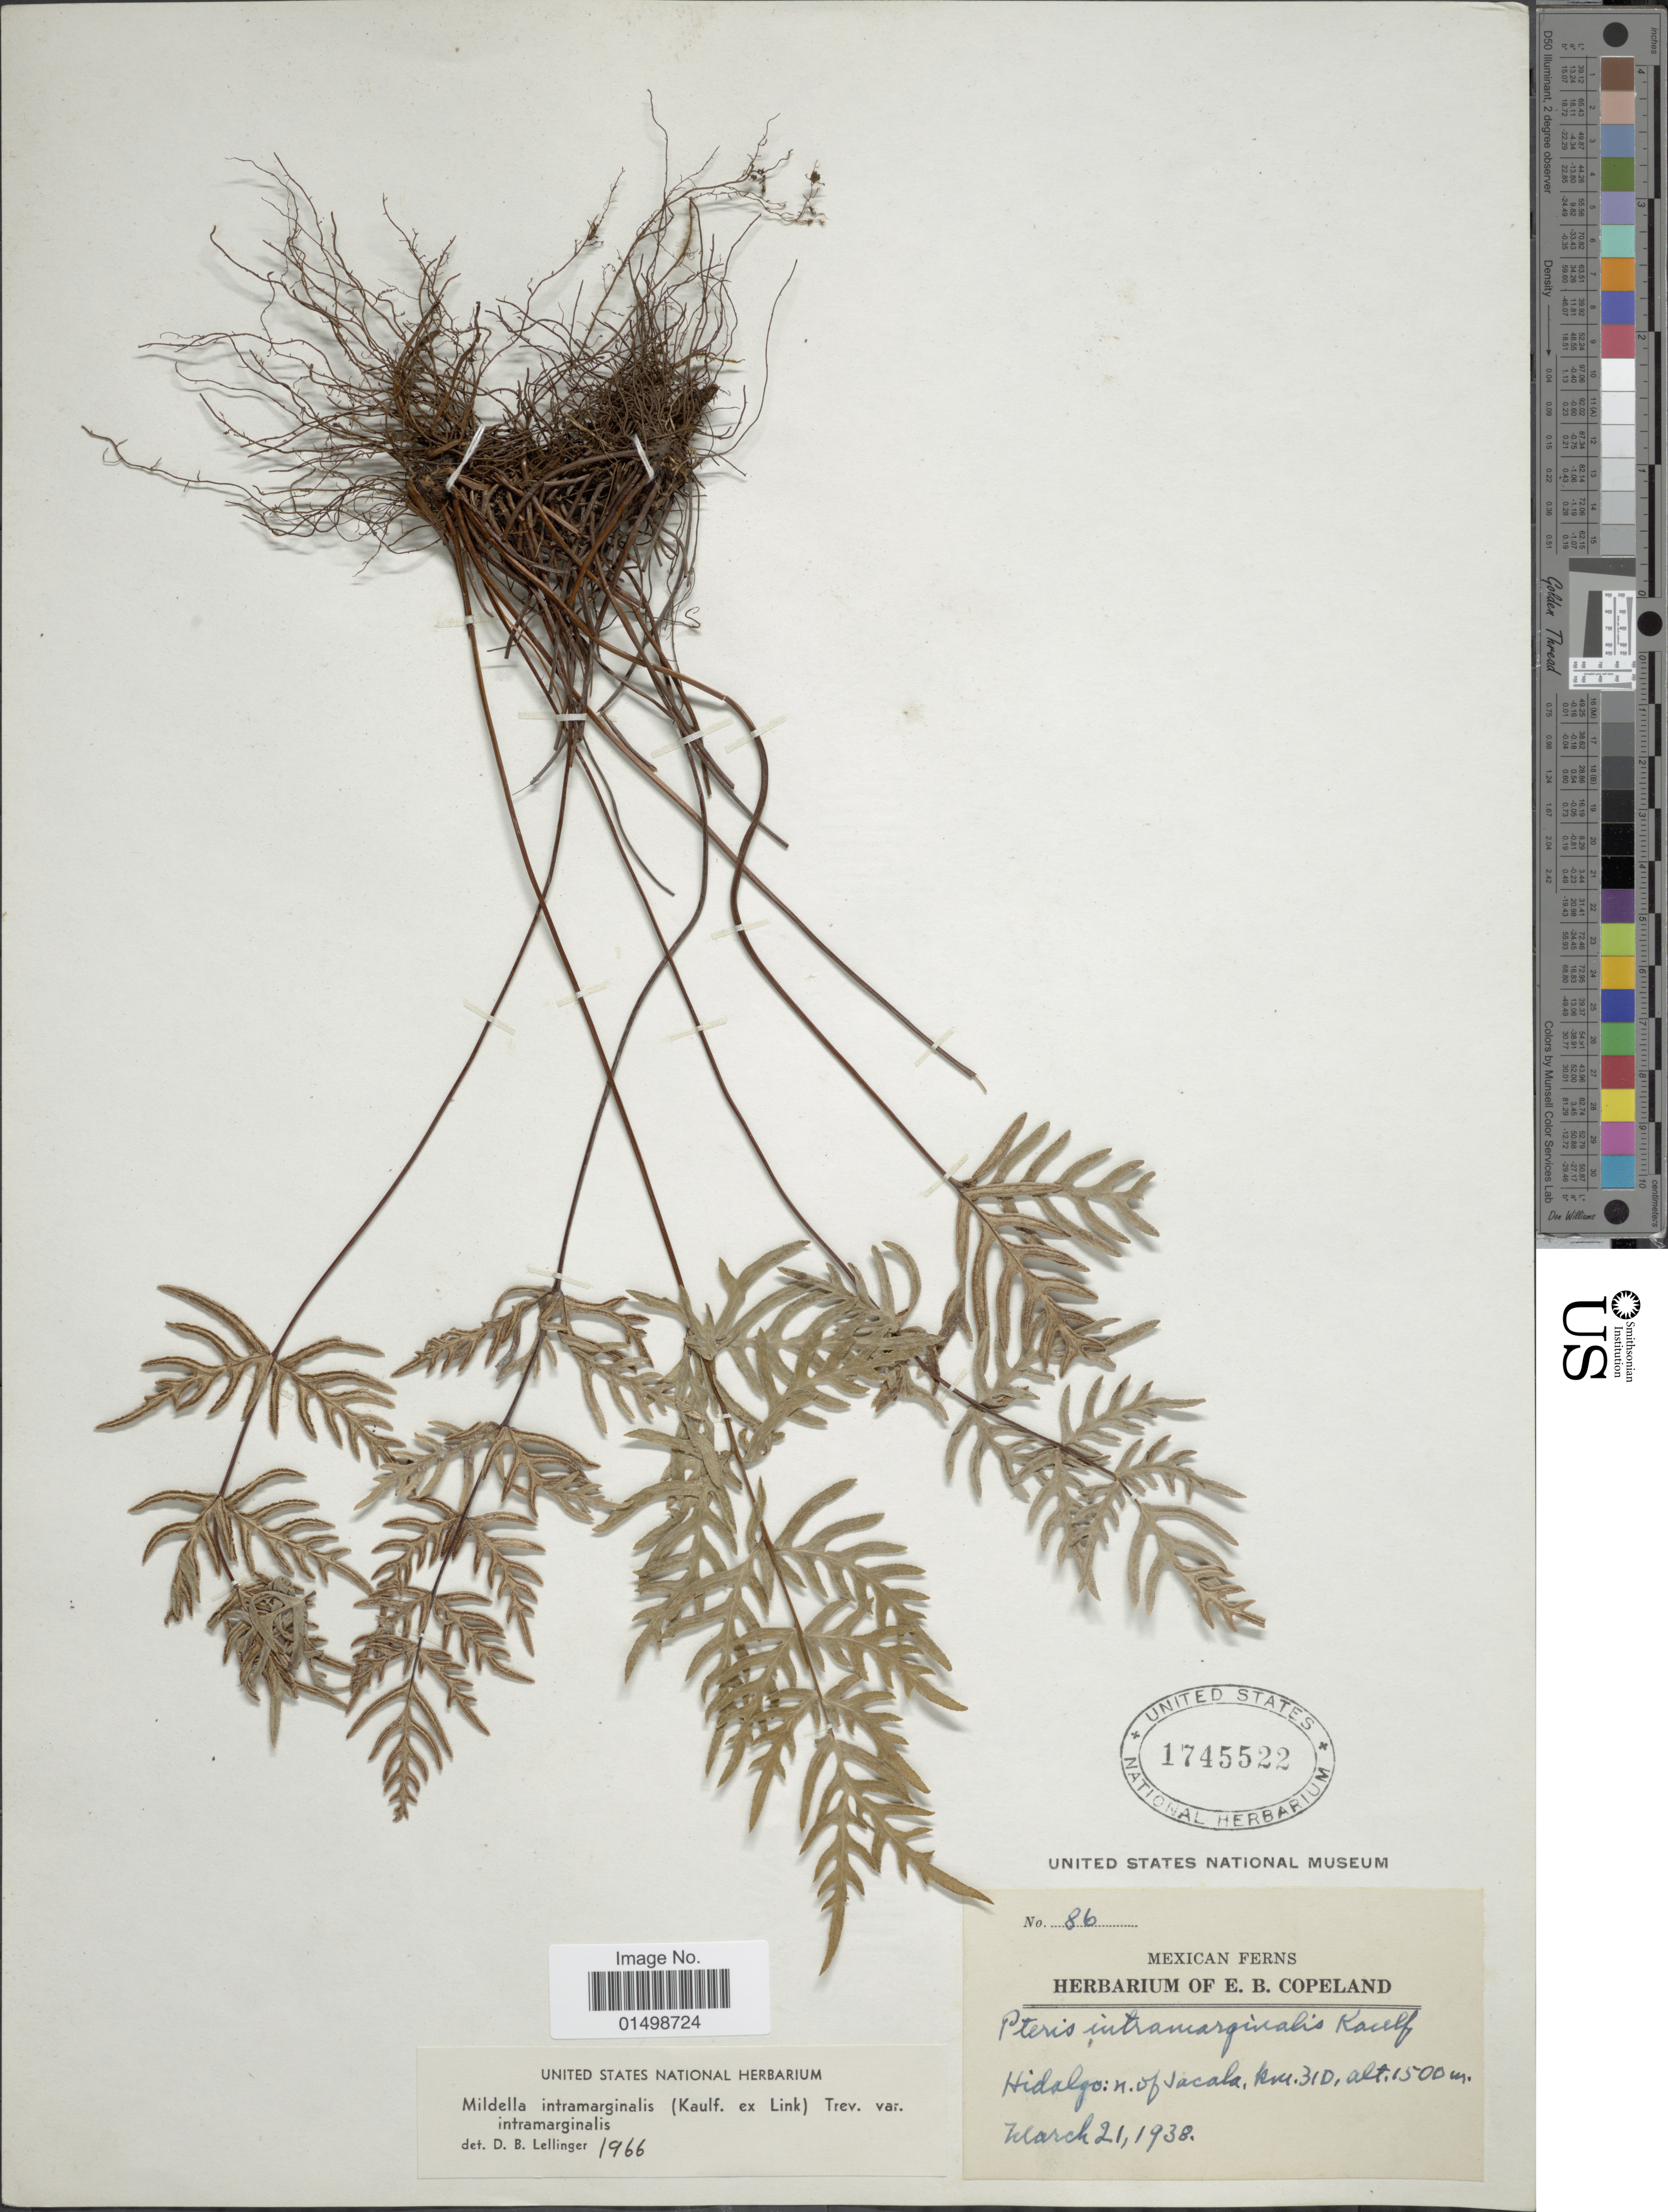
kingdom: Plantae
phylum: Tracheophyta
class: Polypodiopsida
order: Polypodiales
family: Pteridaceae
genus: Cheilanthes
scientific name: Cheilanthes intramarginalis var. intramarginalis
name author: (Kaulf.) Hook.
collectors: E. B. Copeland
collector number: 86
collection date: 1938-03-21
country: Mexico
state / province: Hidalgo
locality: N of Jacala, km 310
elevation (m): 1500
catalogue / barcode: US 1745522